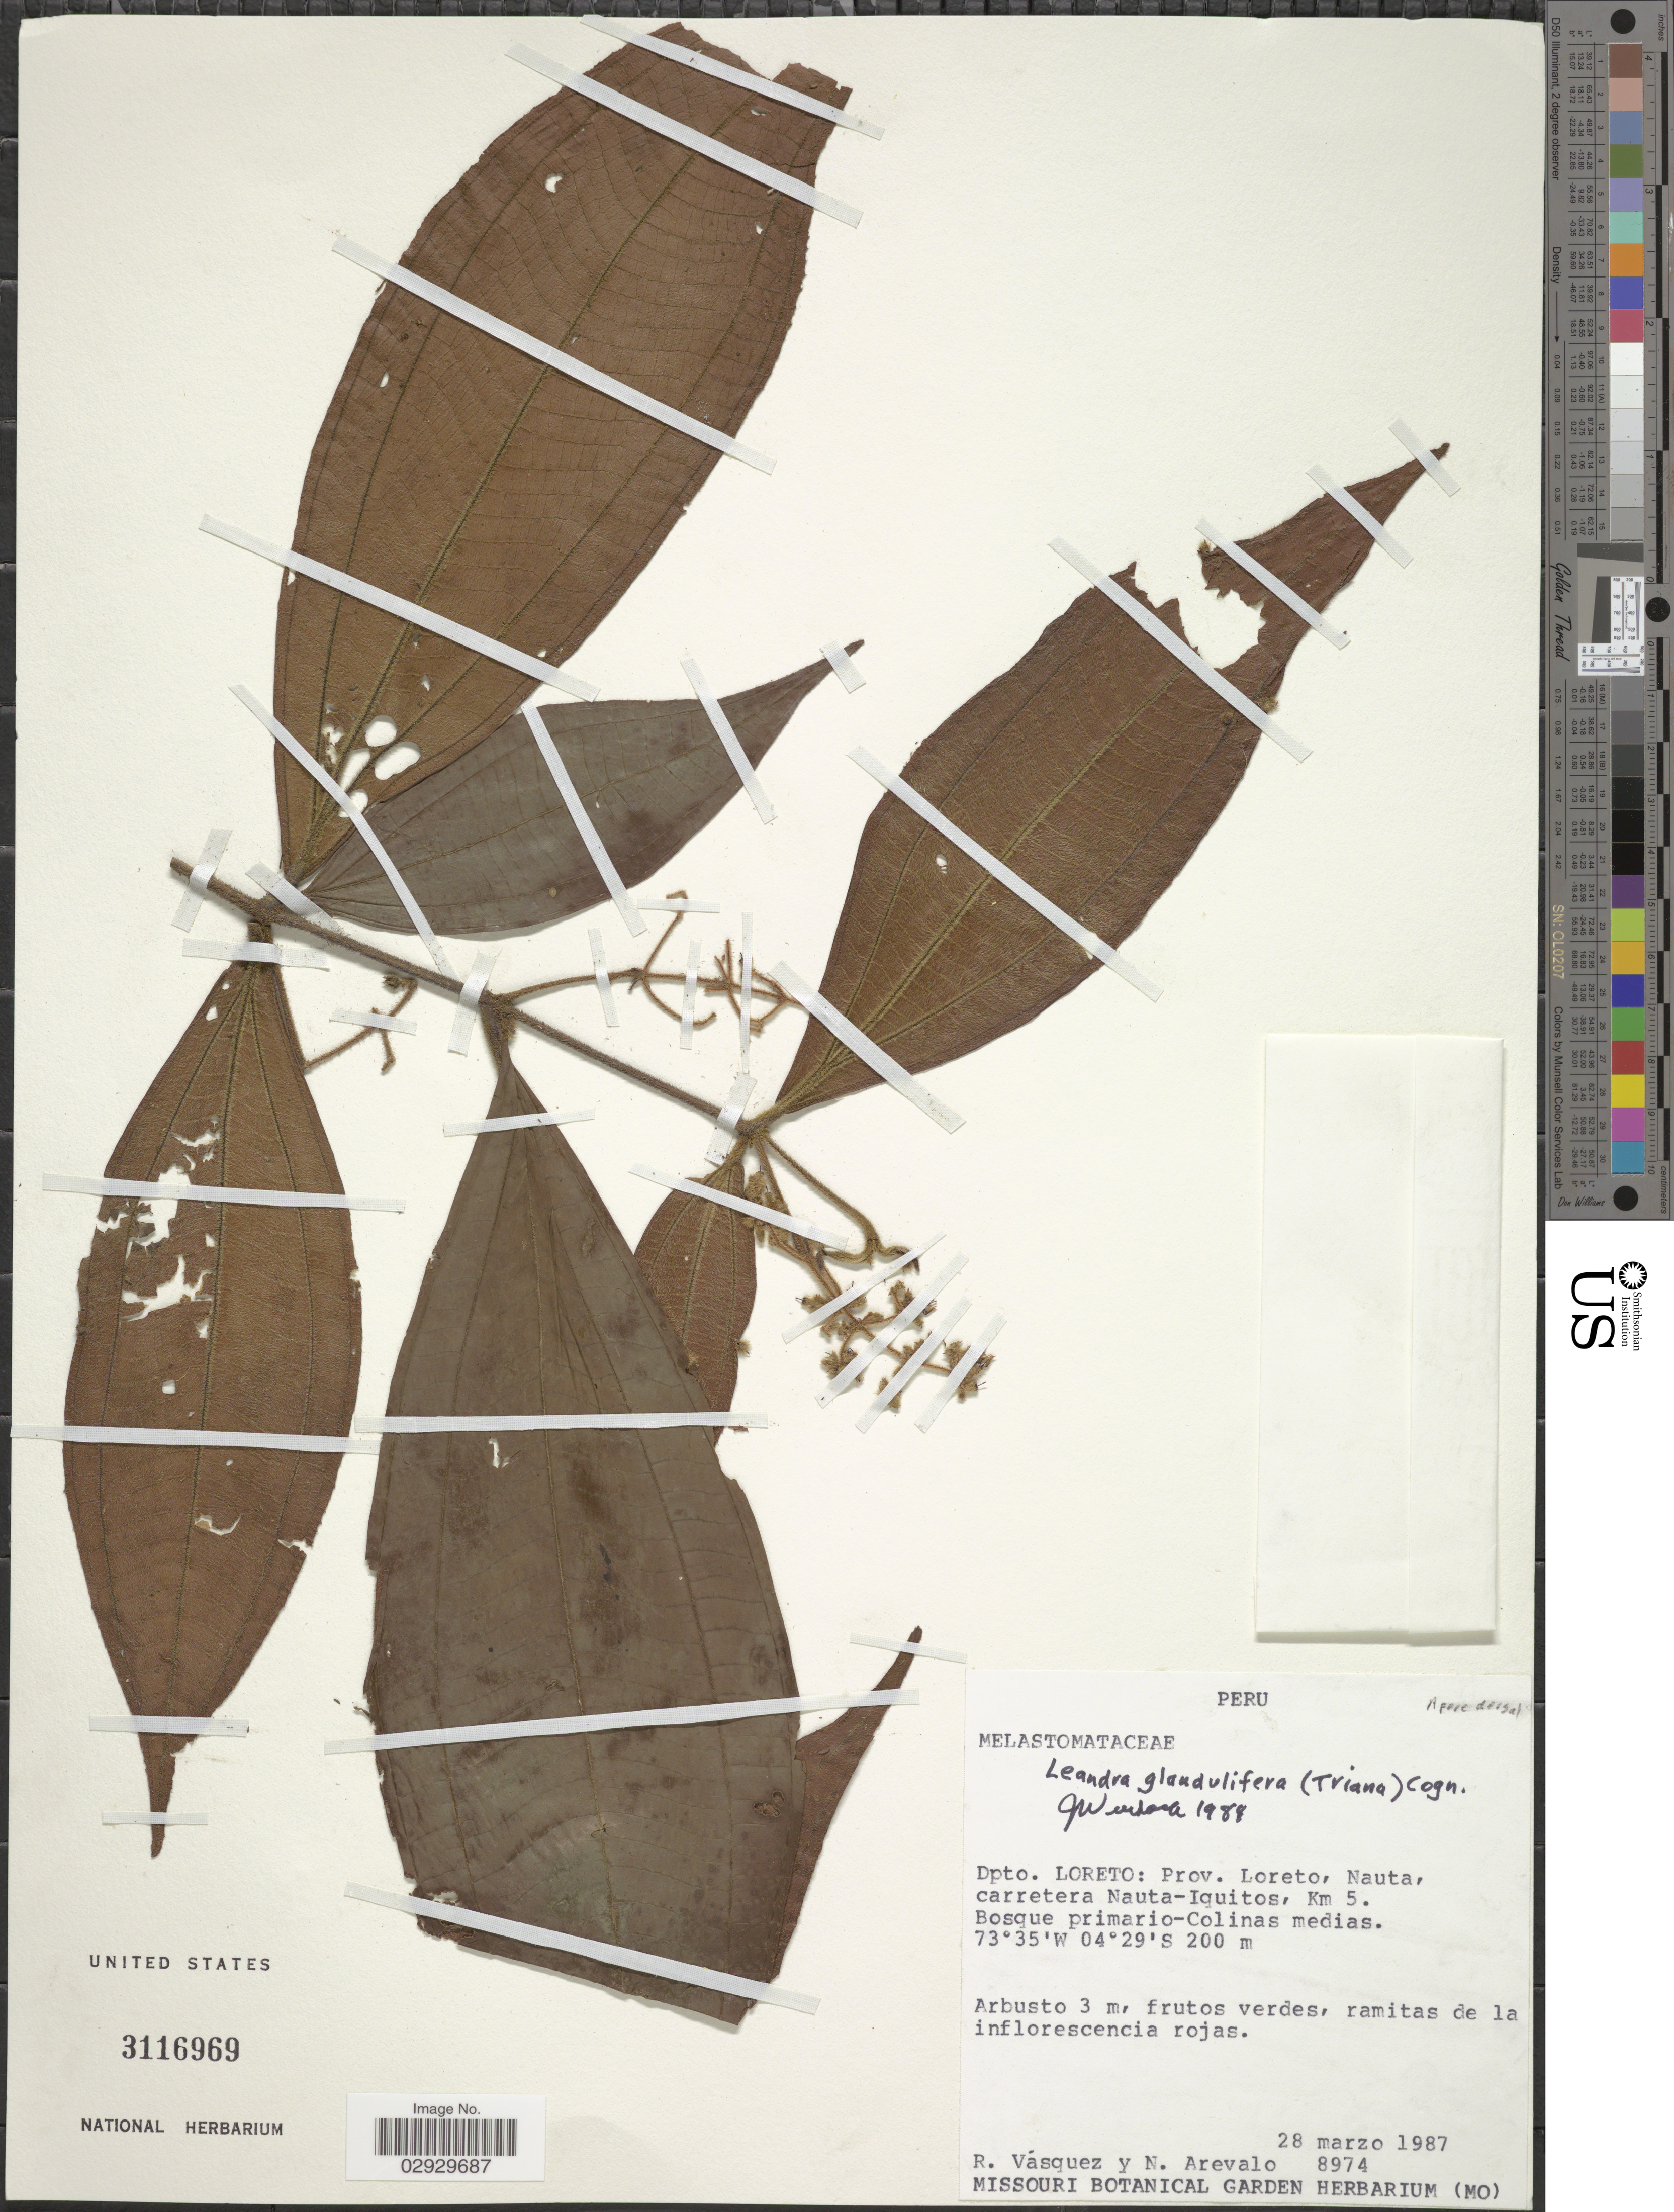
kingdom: Plantae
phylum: Tracheophyta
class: Magnoliopsida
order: Myrtales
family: Melastomataceae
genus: Leandra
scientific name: Leandra glandulifera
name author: (Triana) Cogn.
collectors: R. Vásquez & N. Arévalo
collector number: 8974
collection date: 1987-03-28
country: Peru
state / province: Loreto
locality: Dpto. Loreto: Prov. Loreto, Nauta, carretera Nauta-Iquitos, Km 5.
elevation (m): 200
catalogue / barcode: US 3116969